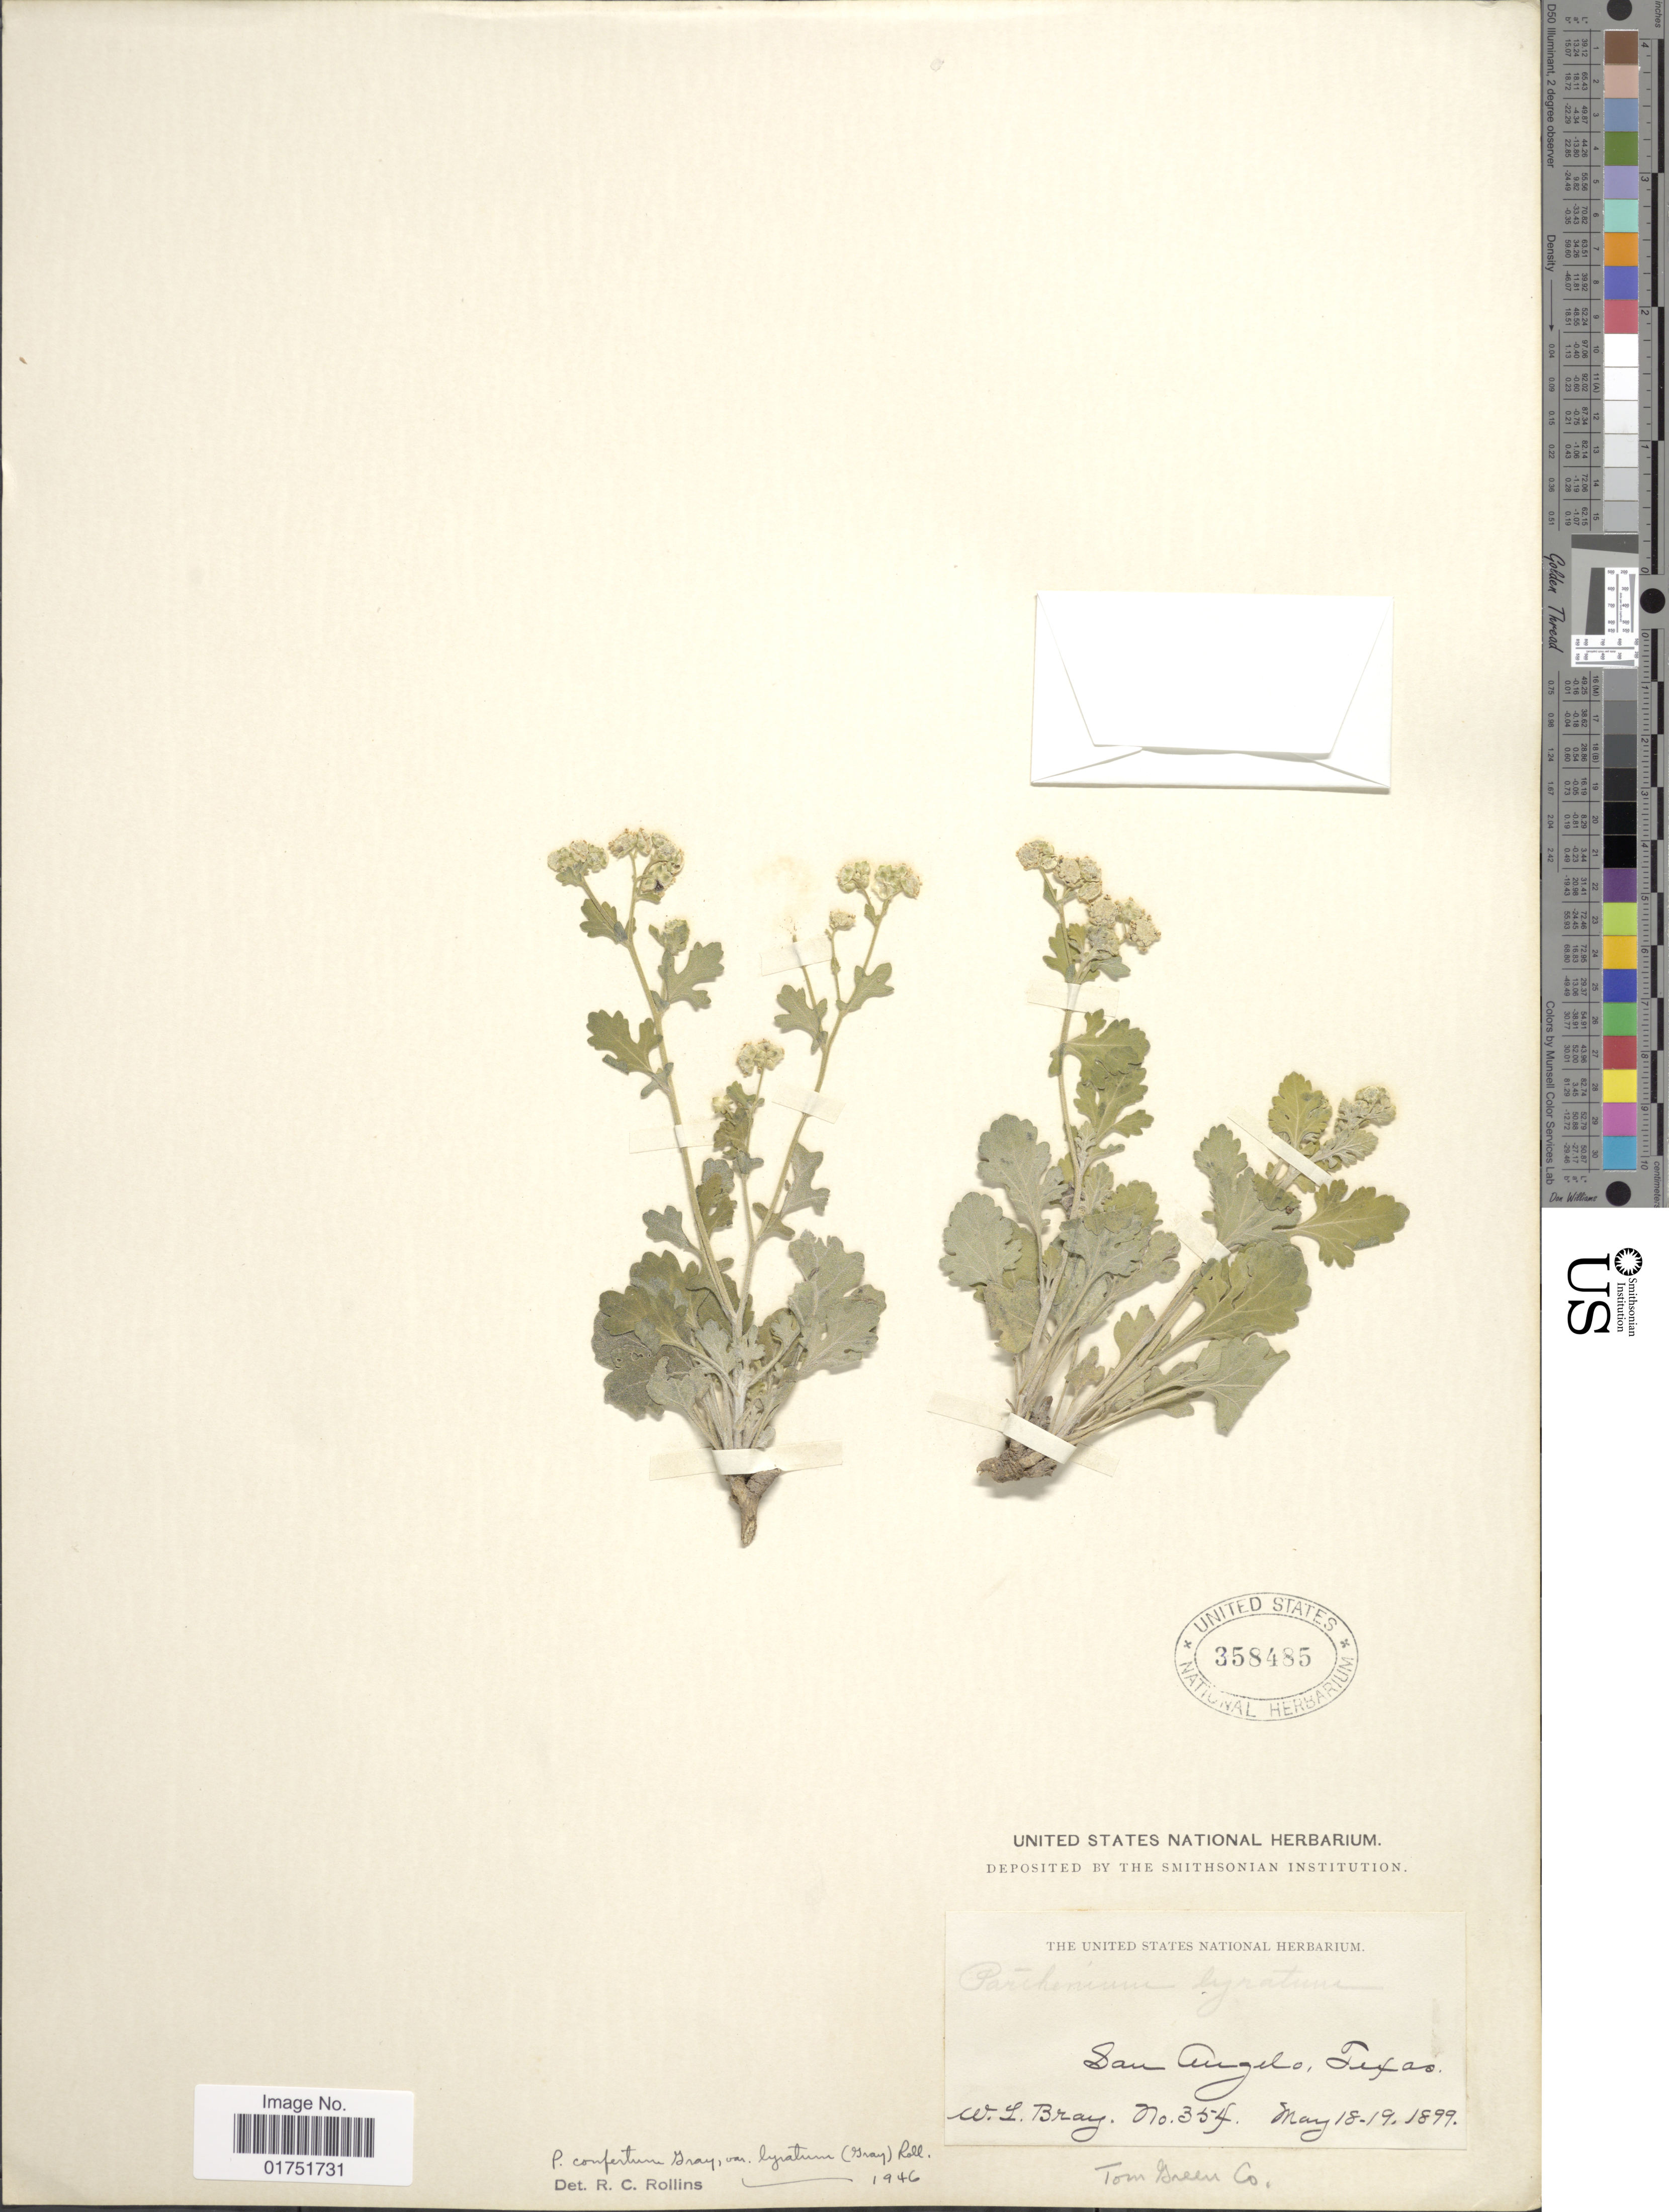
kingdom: Plantae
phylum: Tracheophyta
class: Magnoliopsida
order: Asterales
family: Asteraceae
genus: Parthenium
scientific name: Parthenium confertum var. lyratum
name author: (A. Gray) Rollins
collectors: W. L. Bray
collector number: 354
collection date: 1899-05-18/1899-05-19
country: United States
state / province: Texas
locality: San Angelo, Tom Green Co.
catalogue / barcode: US 358485